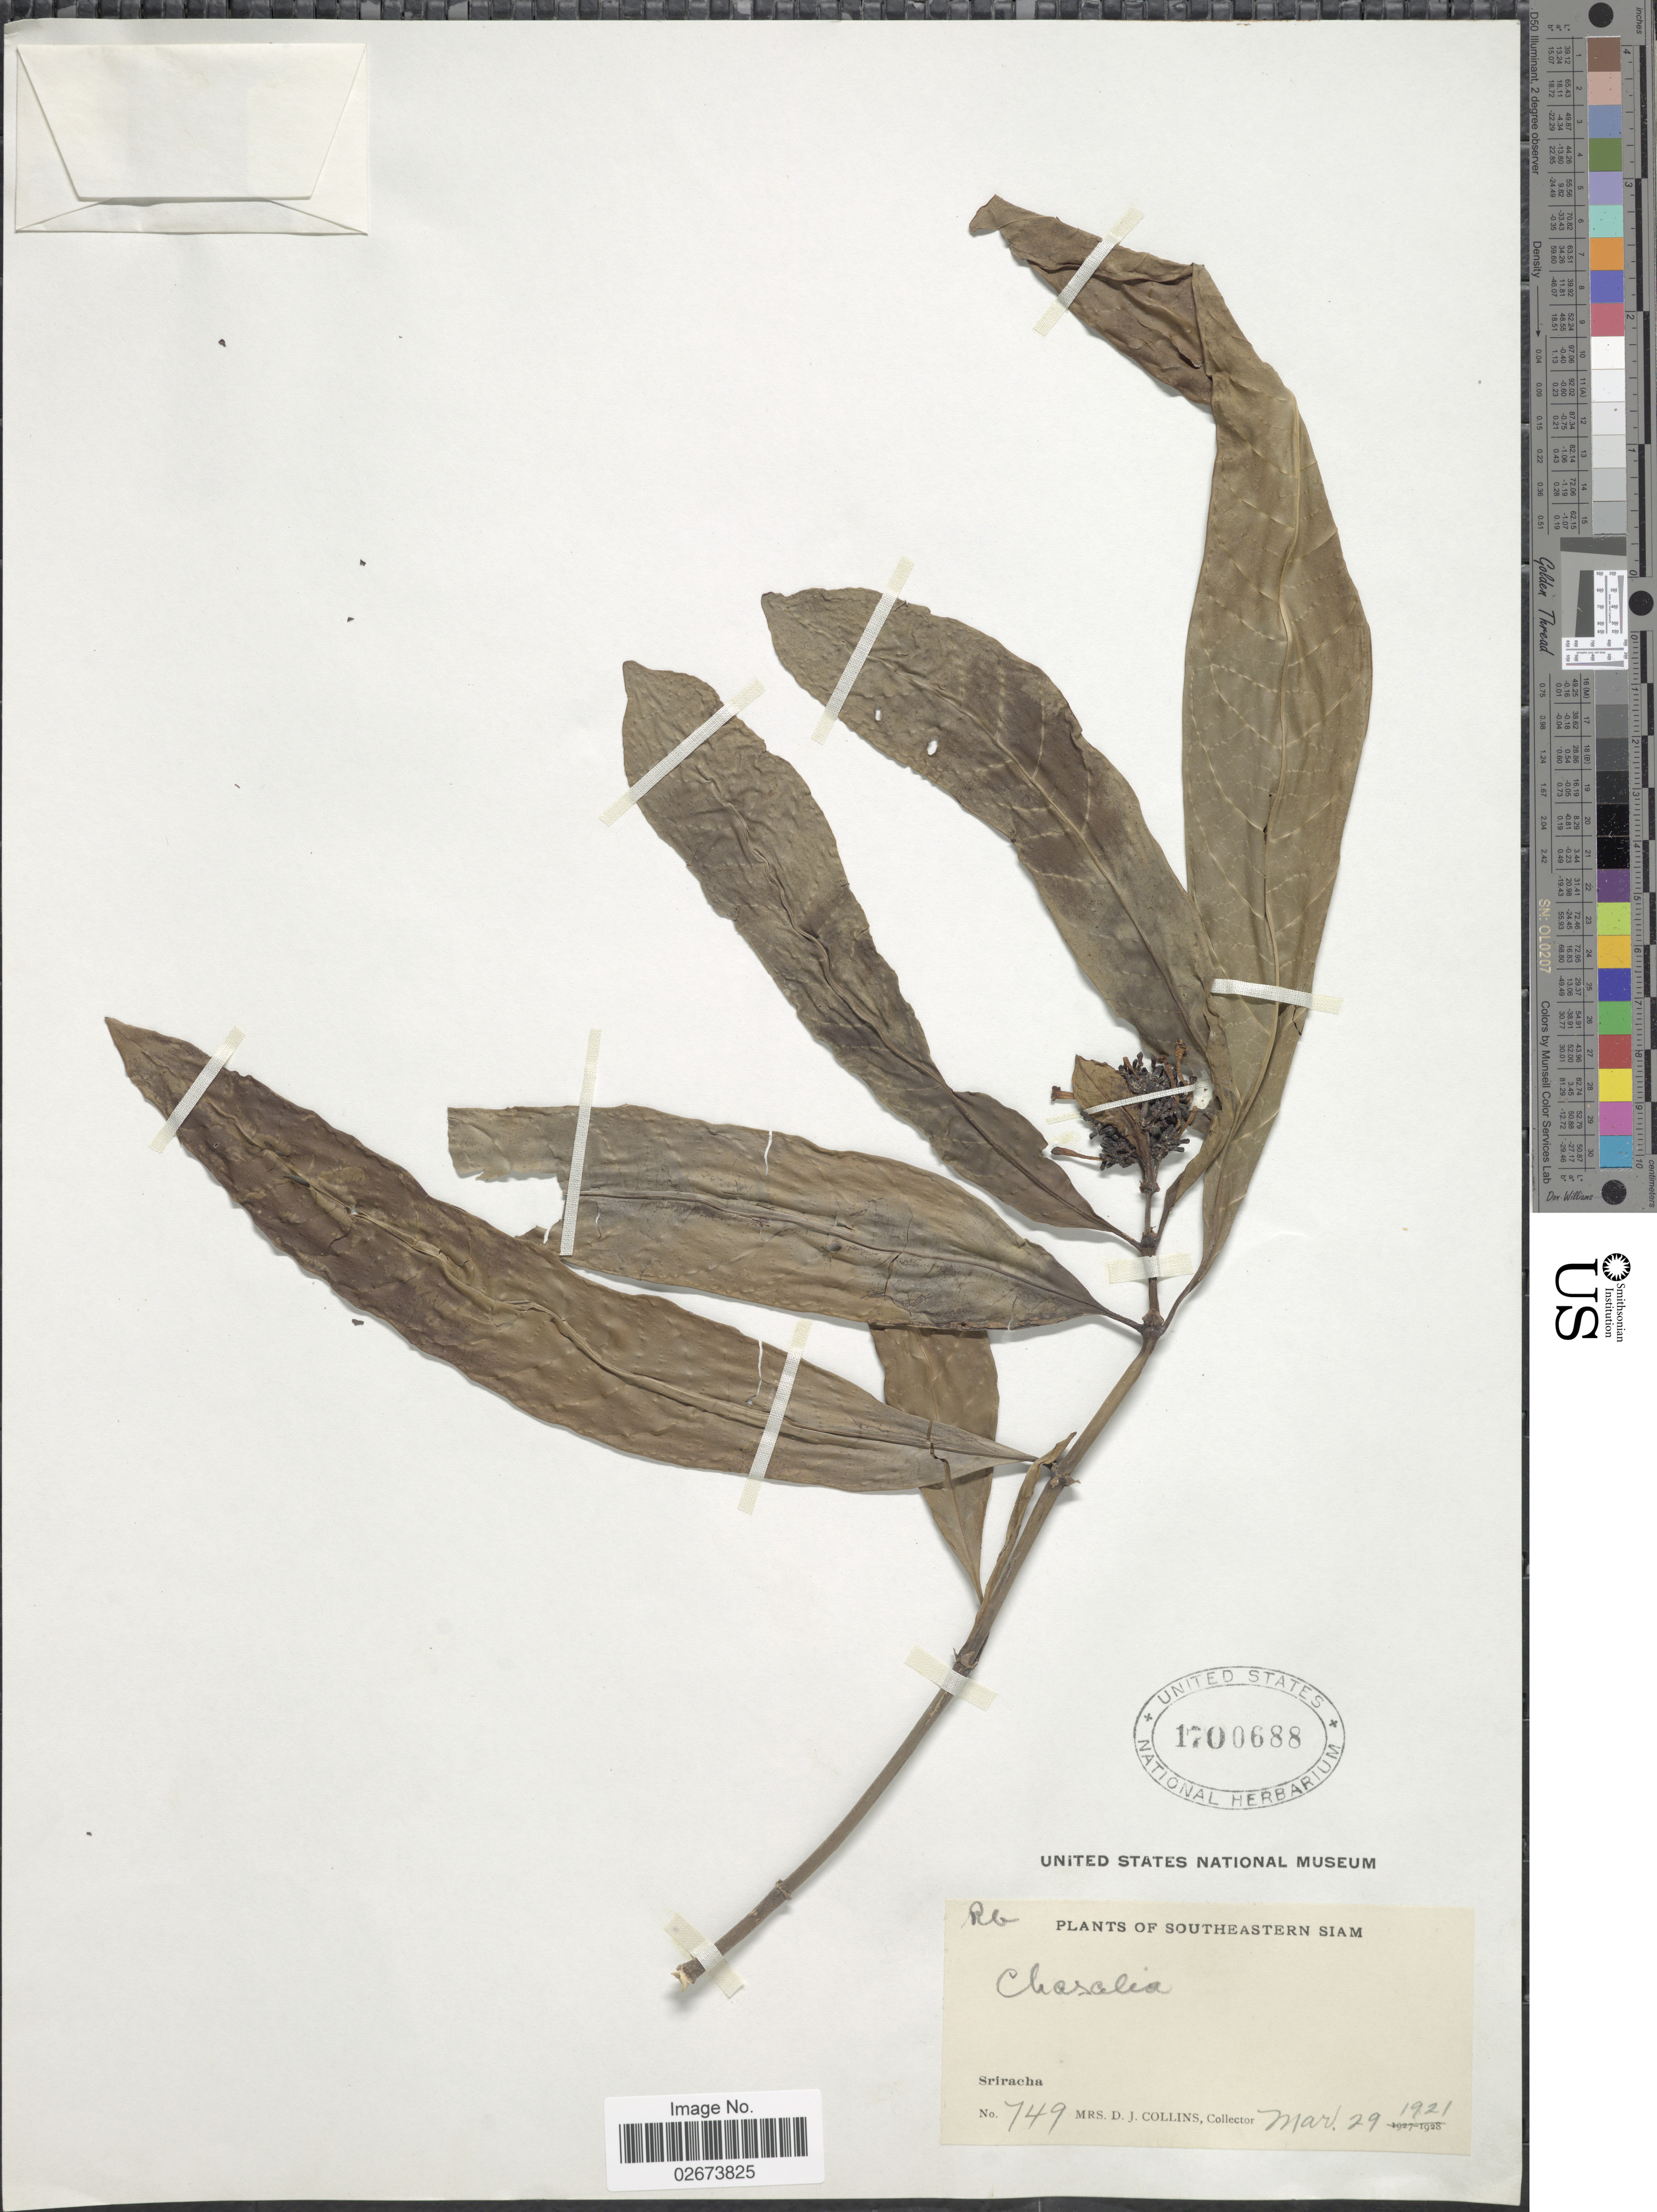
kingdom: Plantae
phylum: Tracheophyta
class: Magnoliopsida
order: Gentianales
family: Rubiaceae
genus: Chassalia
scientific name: Chassalia sp.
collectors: Mrs. D. J. Collins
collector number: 749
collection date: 1921-03-29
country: Thailand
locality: Southeastern Siam, Sriracha.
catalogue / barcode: US 1700688